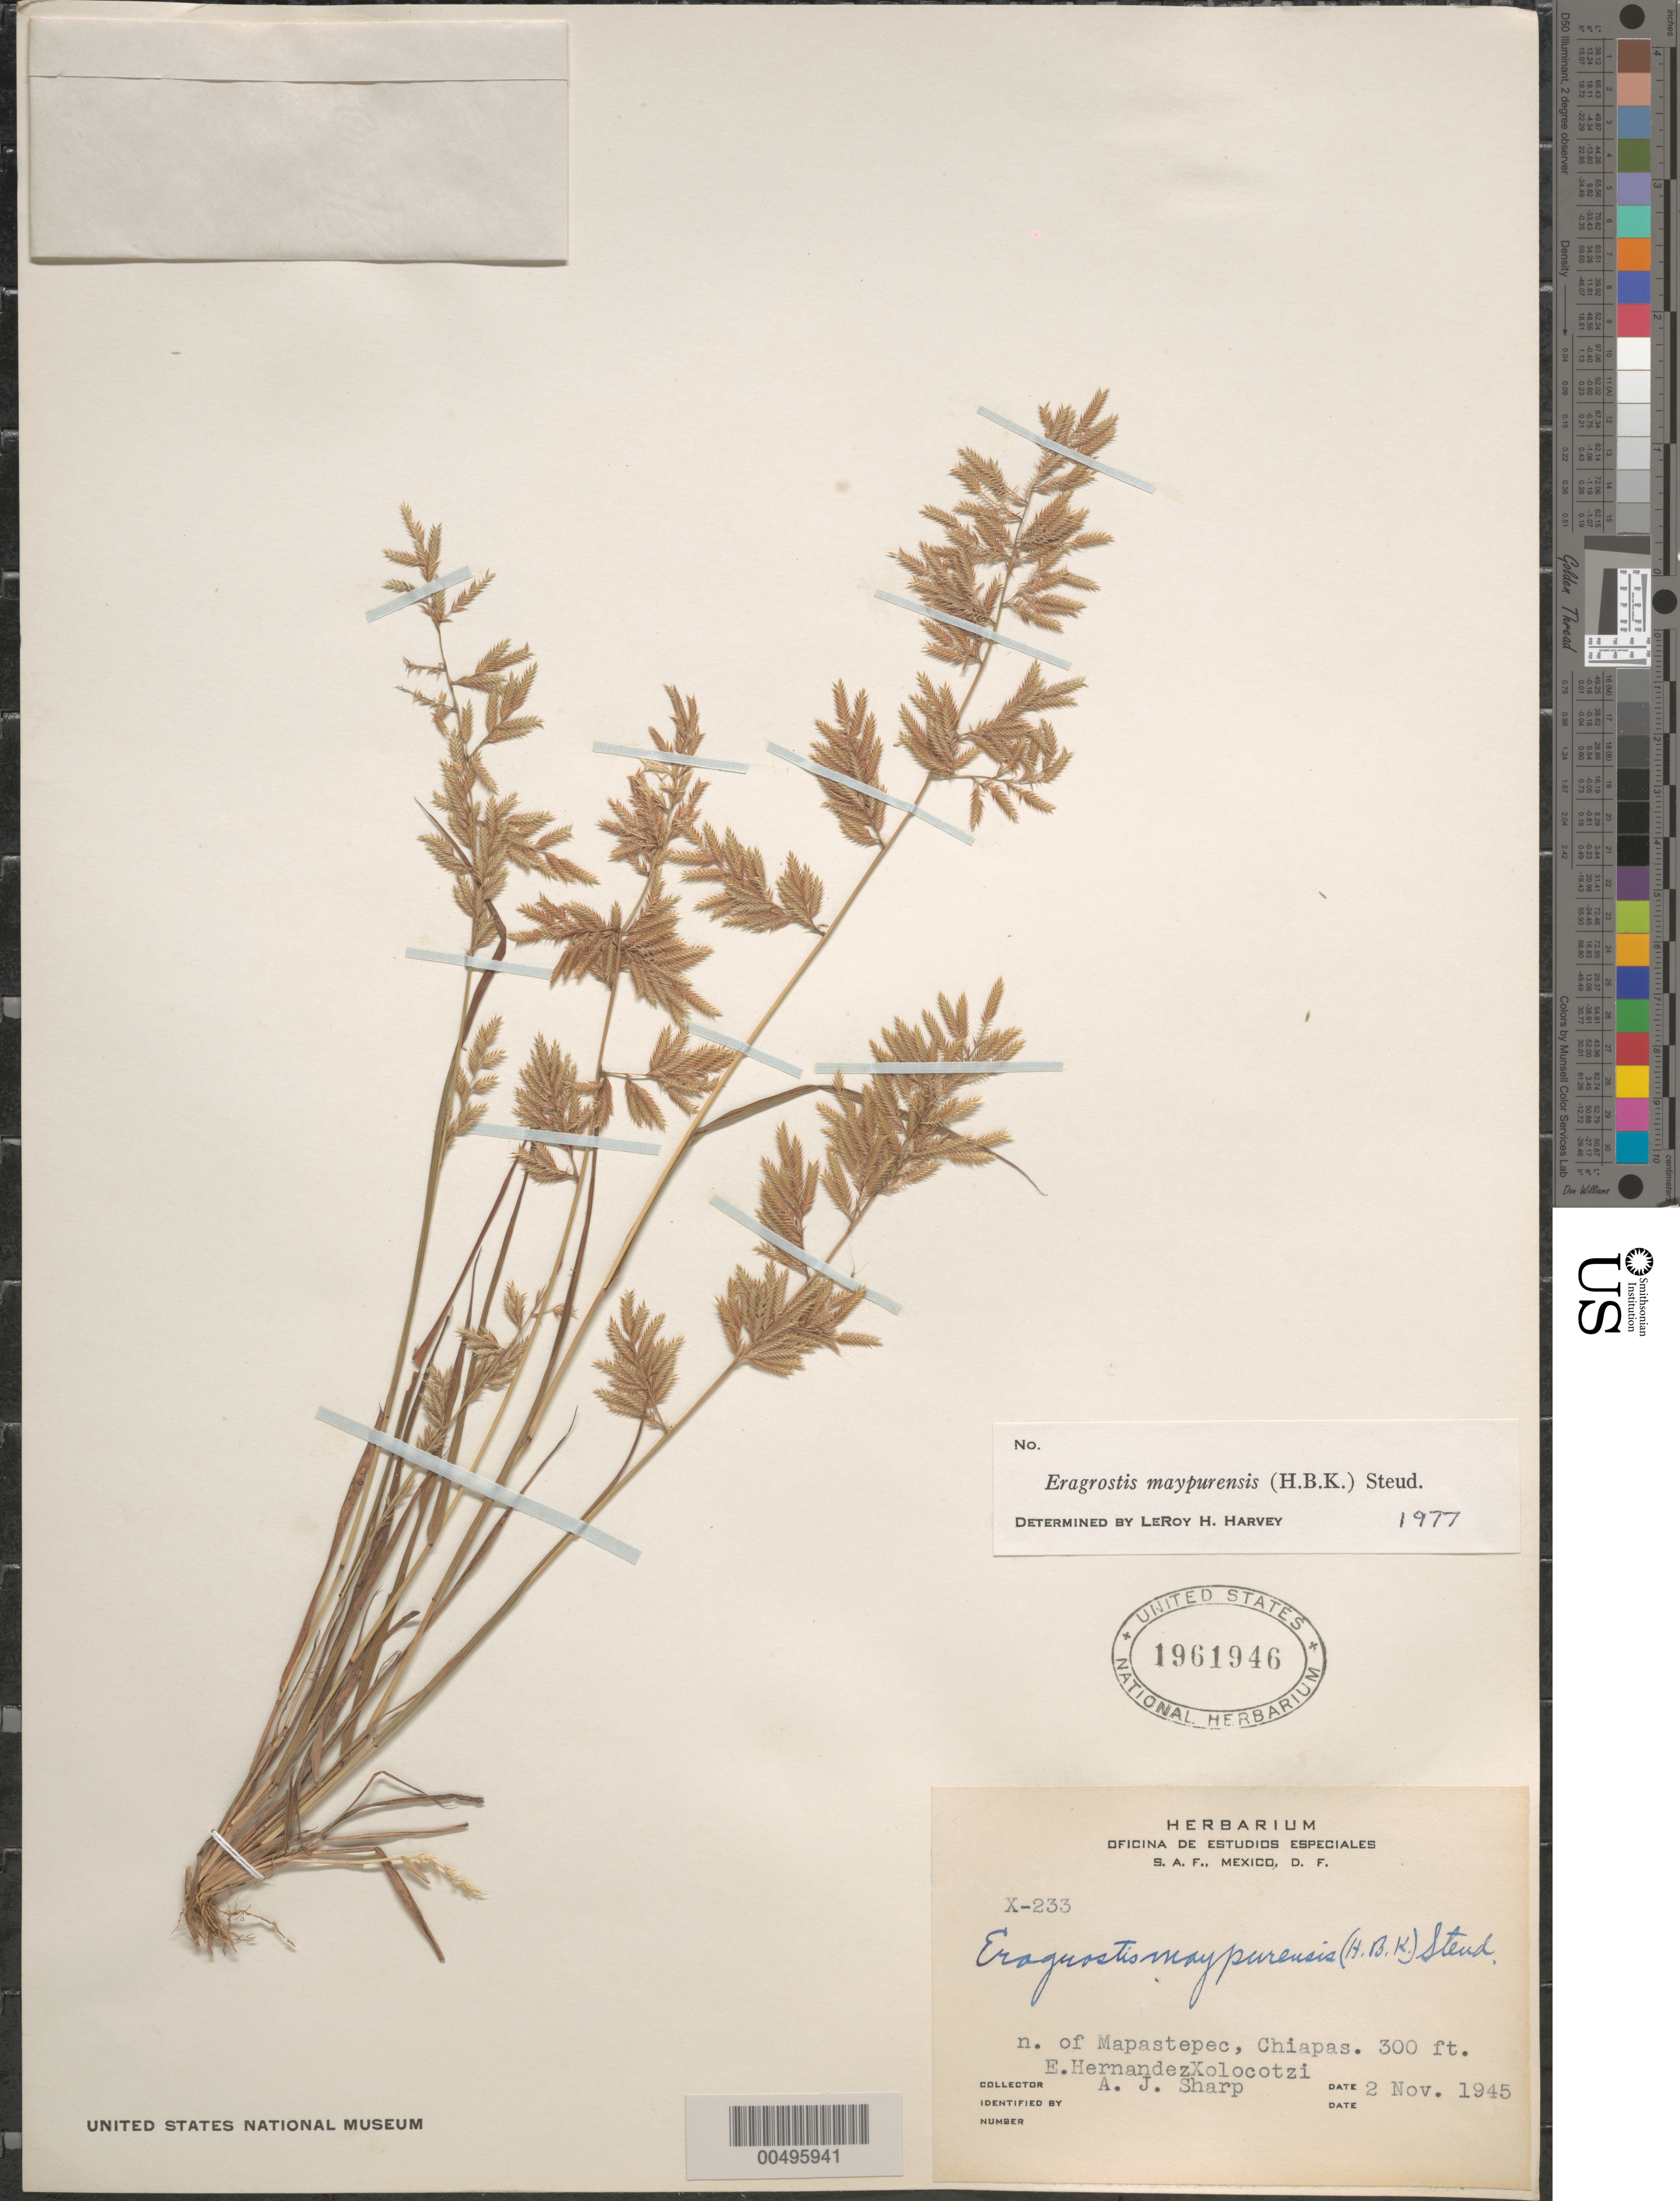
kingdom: Plantae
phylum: Tracheophyta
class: Liliopsida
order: Poales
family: Poaceae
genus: Eragrostis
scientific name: Eragrostis maypurensis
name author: (Kunth) Steud.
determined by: Harvey, L. H.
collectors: E. I. Hernández-X. & A. J. Sharp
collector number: X-233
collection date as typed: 2 Nov 1945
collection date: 1945-11-02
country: Mexico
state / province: Chiapas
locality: N of Mapastepec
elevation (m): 91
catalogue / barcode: US 1961946